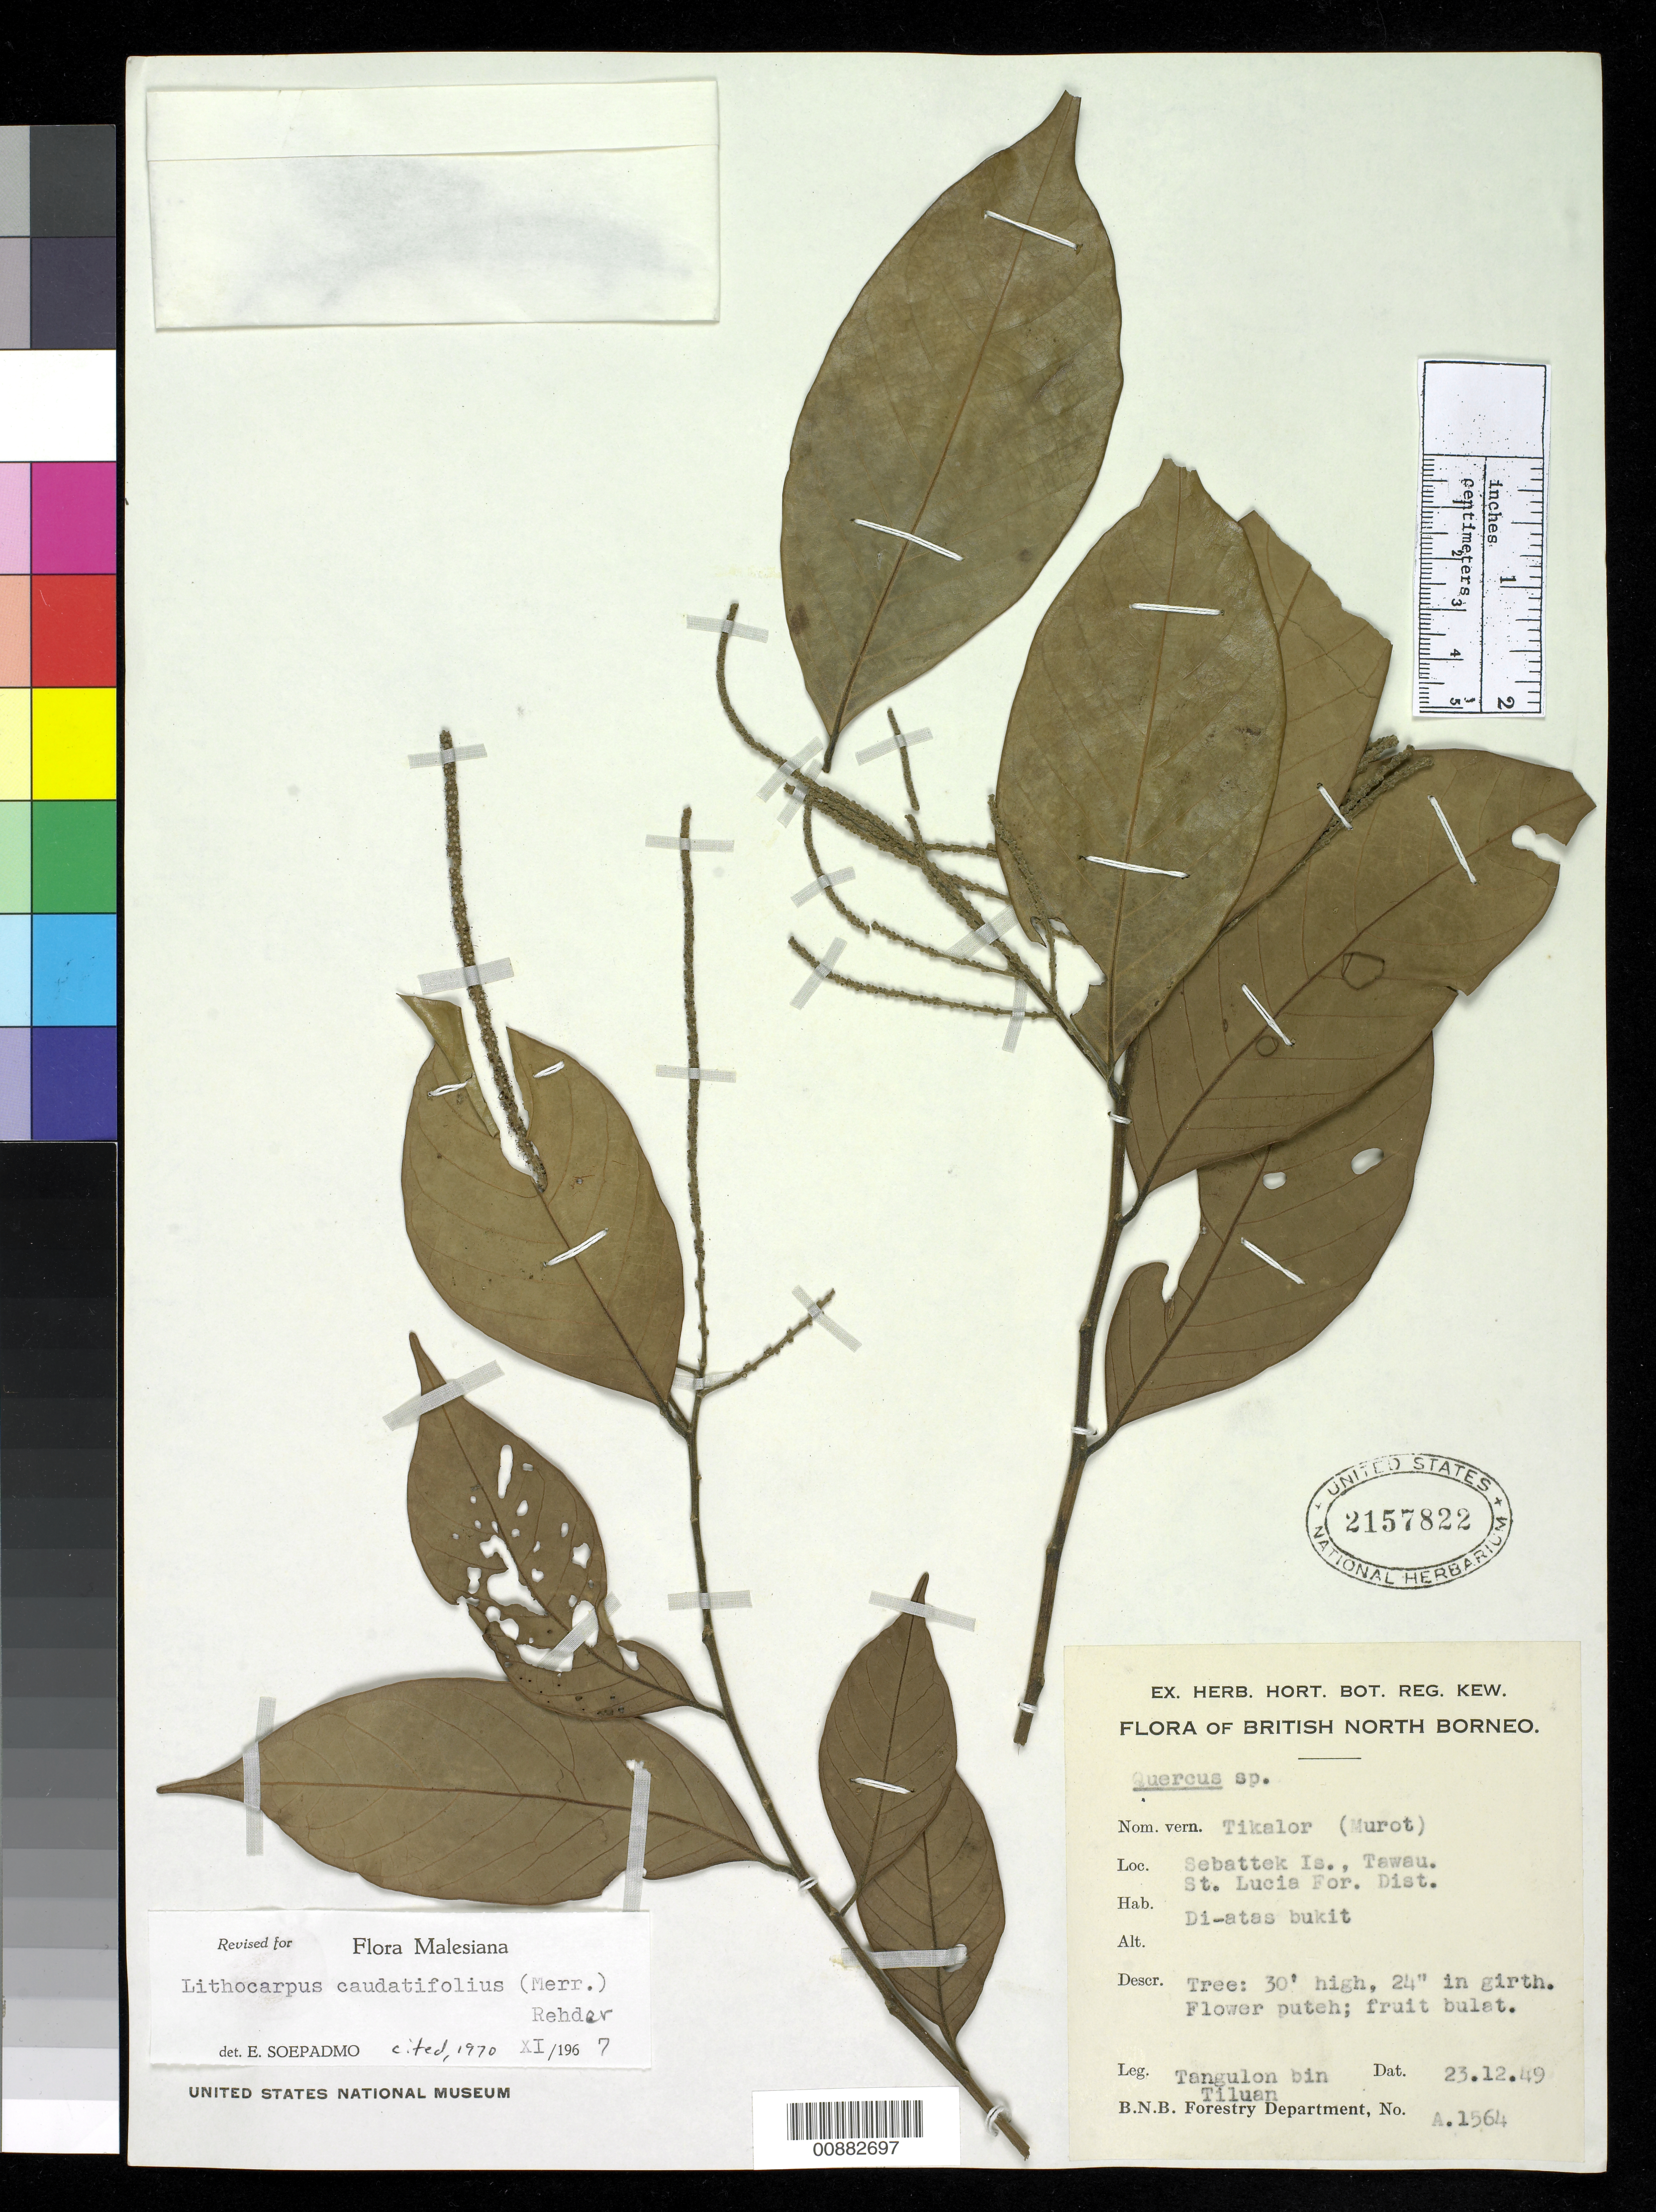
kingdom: Plantae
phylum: Tracheophyta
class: Magnoliopsida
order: Fagales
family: Fagaceae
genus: Lithocarpus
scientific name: Lithocarpus caudatifolius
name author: (Merr.) Rehder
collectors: T.B. Tiluan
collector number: A 1564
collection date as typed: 23 Dec 1949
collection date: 1949-12-23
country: Malaysia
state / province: Sabah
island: Sebatik I.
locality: St. Lucia Forestry District, Tawau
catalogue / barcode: US 2157822